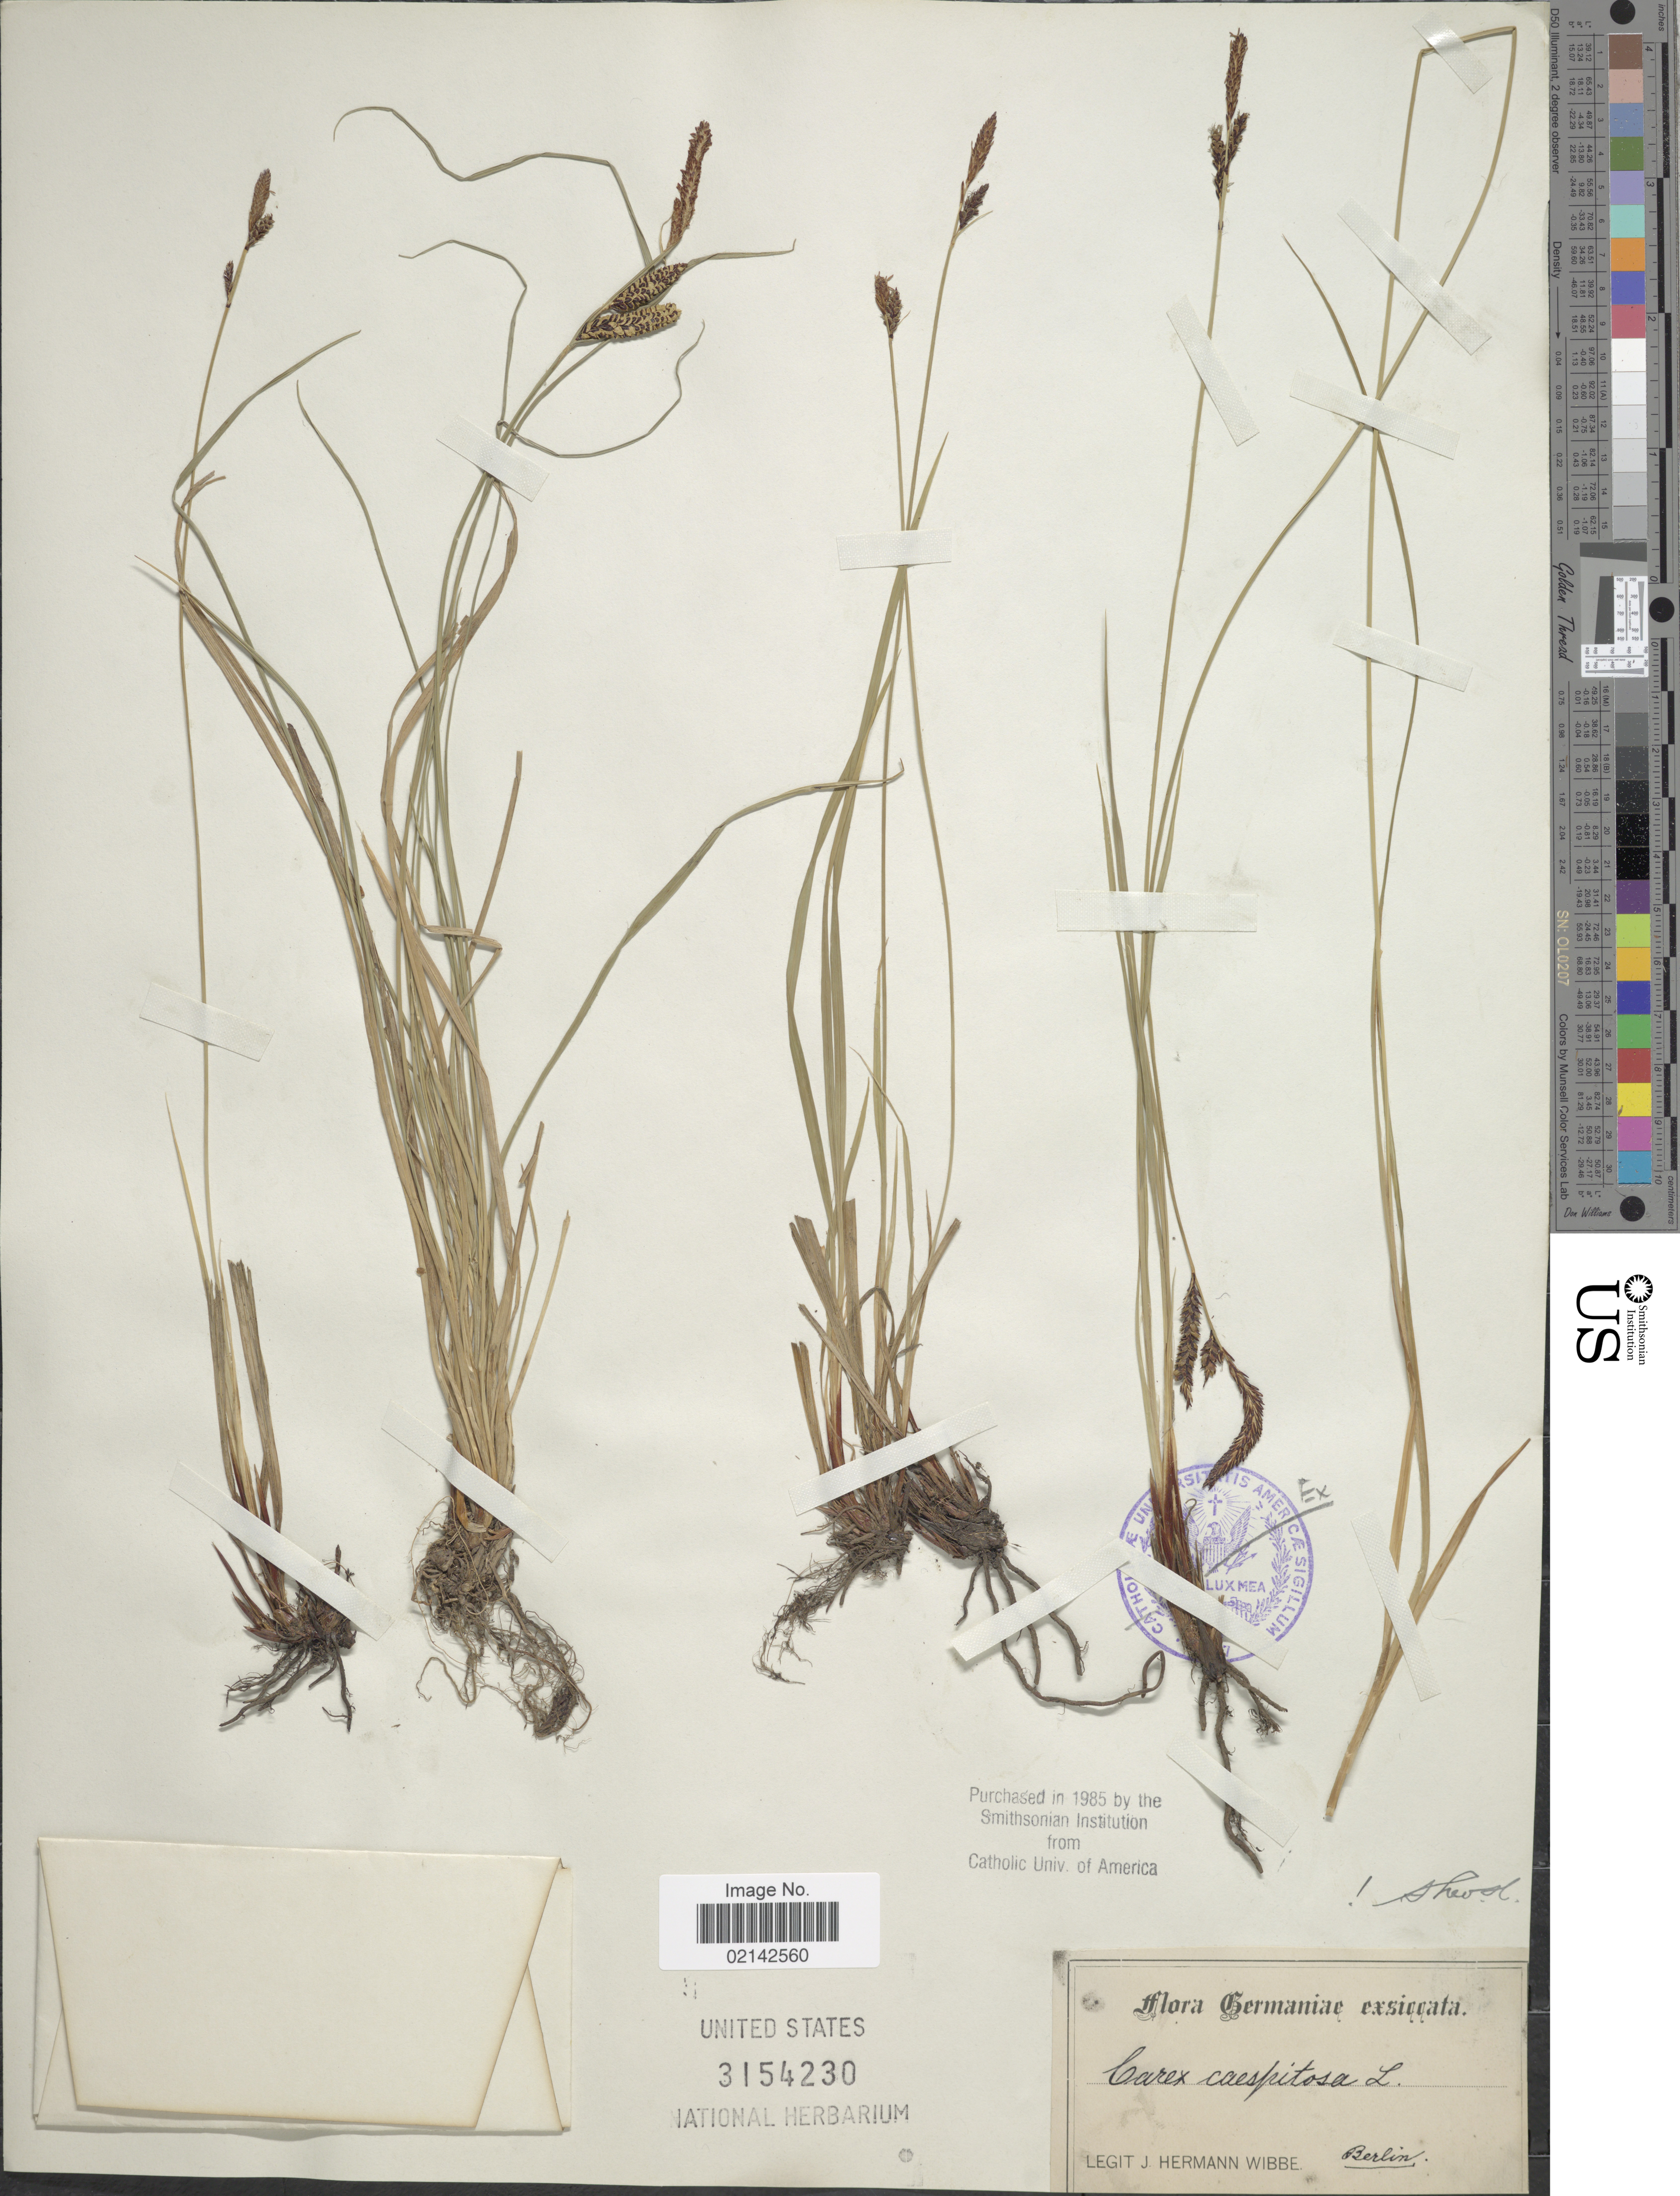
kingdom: Plantae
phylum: Tracheophyta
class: Liliopsida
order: Poales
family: Cyperaceae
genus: Carex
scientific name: Carex cespitosa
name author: L.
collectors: J. Wibbe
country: Germany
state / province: Berlin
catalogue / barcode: US 3154230